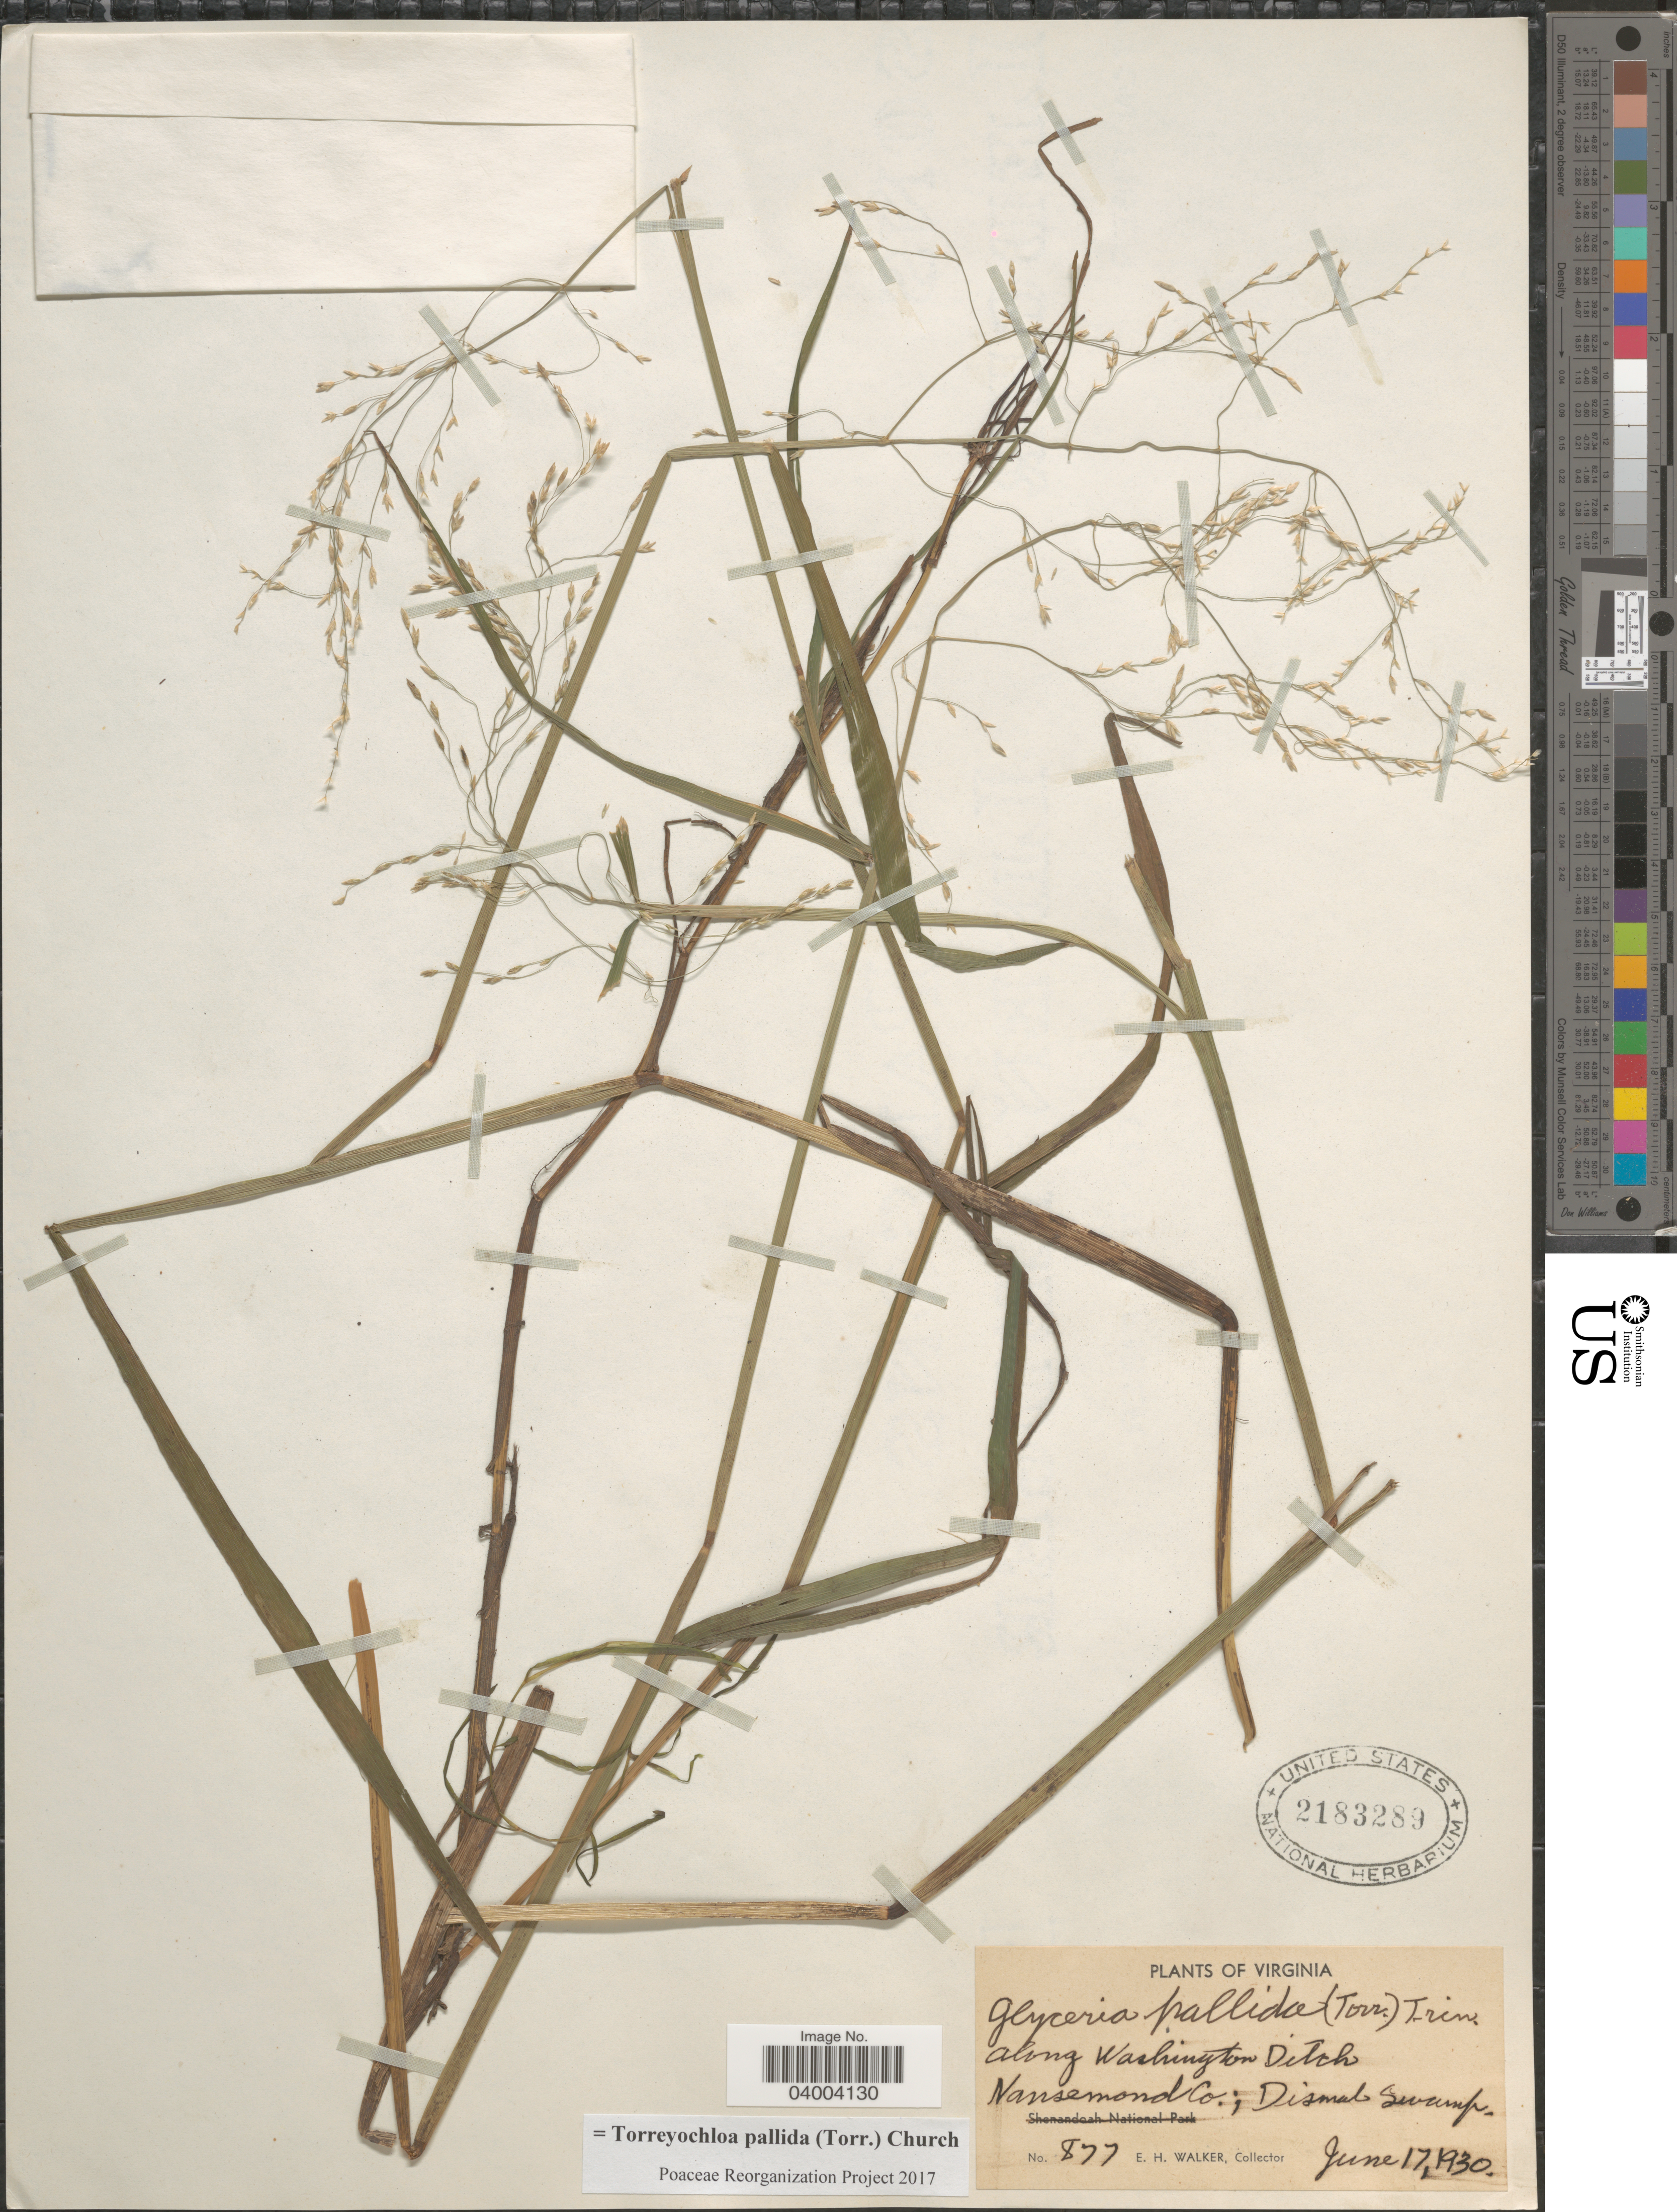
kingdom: Plantae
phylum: Tracheophyta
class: Liliopsida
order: Poales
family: Poaceae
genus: Torreyochloa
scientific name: Torreyochloa pallida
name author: (Torr.) G.L. Church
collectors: E. H. Walker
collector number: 877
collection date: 1930-06-17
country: United States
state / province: Virginia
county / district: City of Suffolk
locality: Along Washington Ditch. Suffolk Co.; Dismal Swamp.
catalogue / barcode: US 2183289